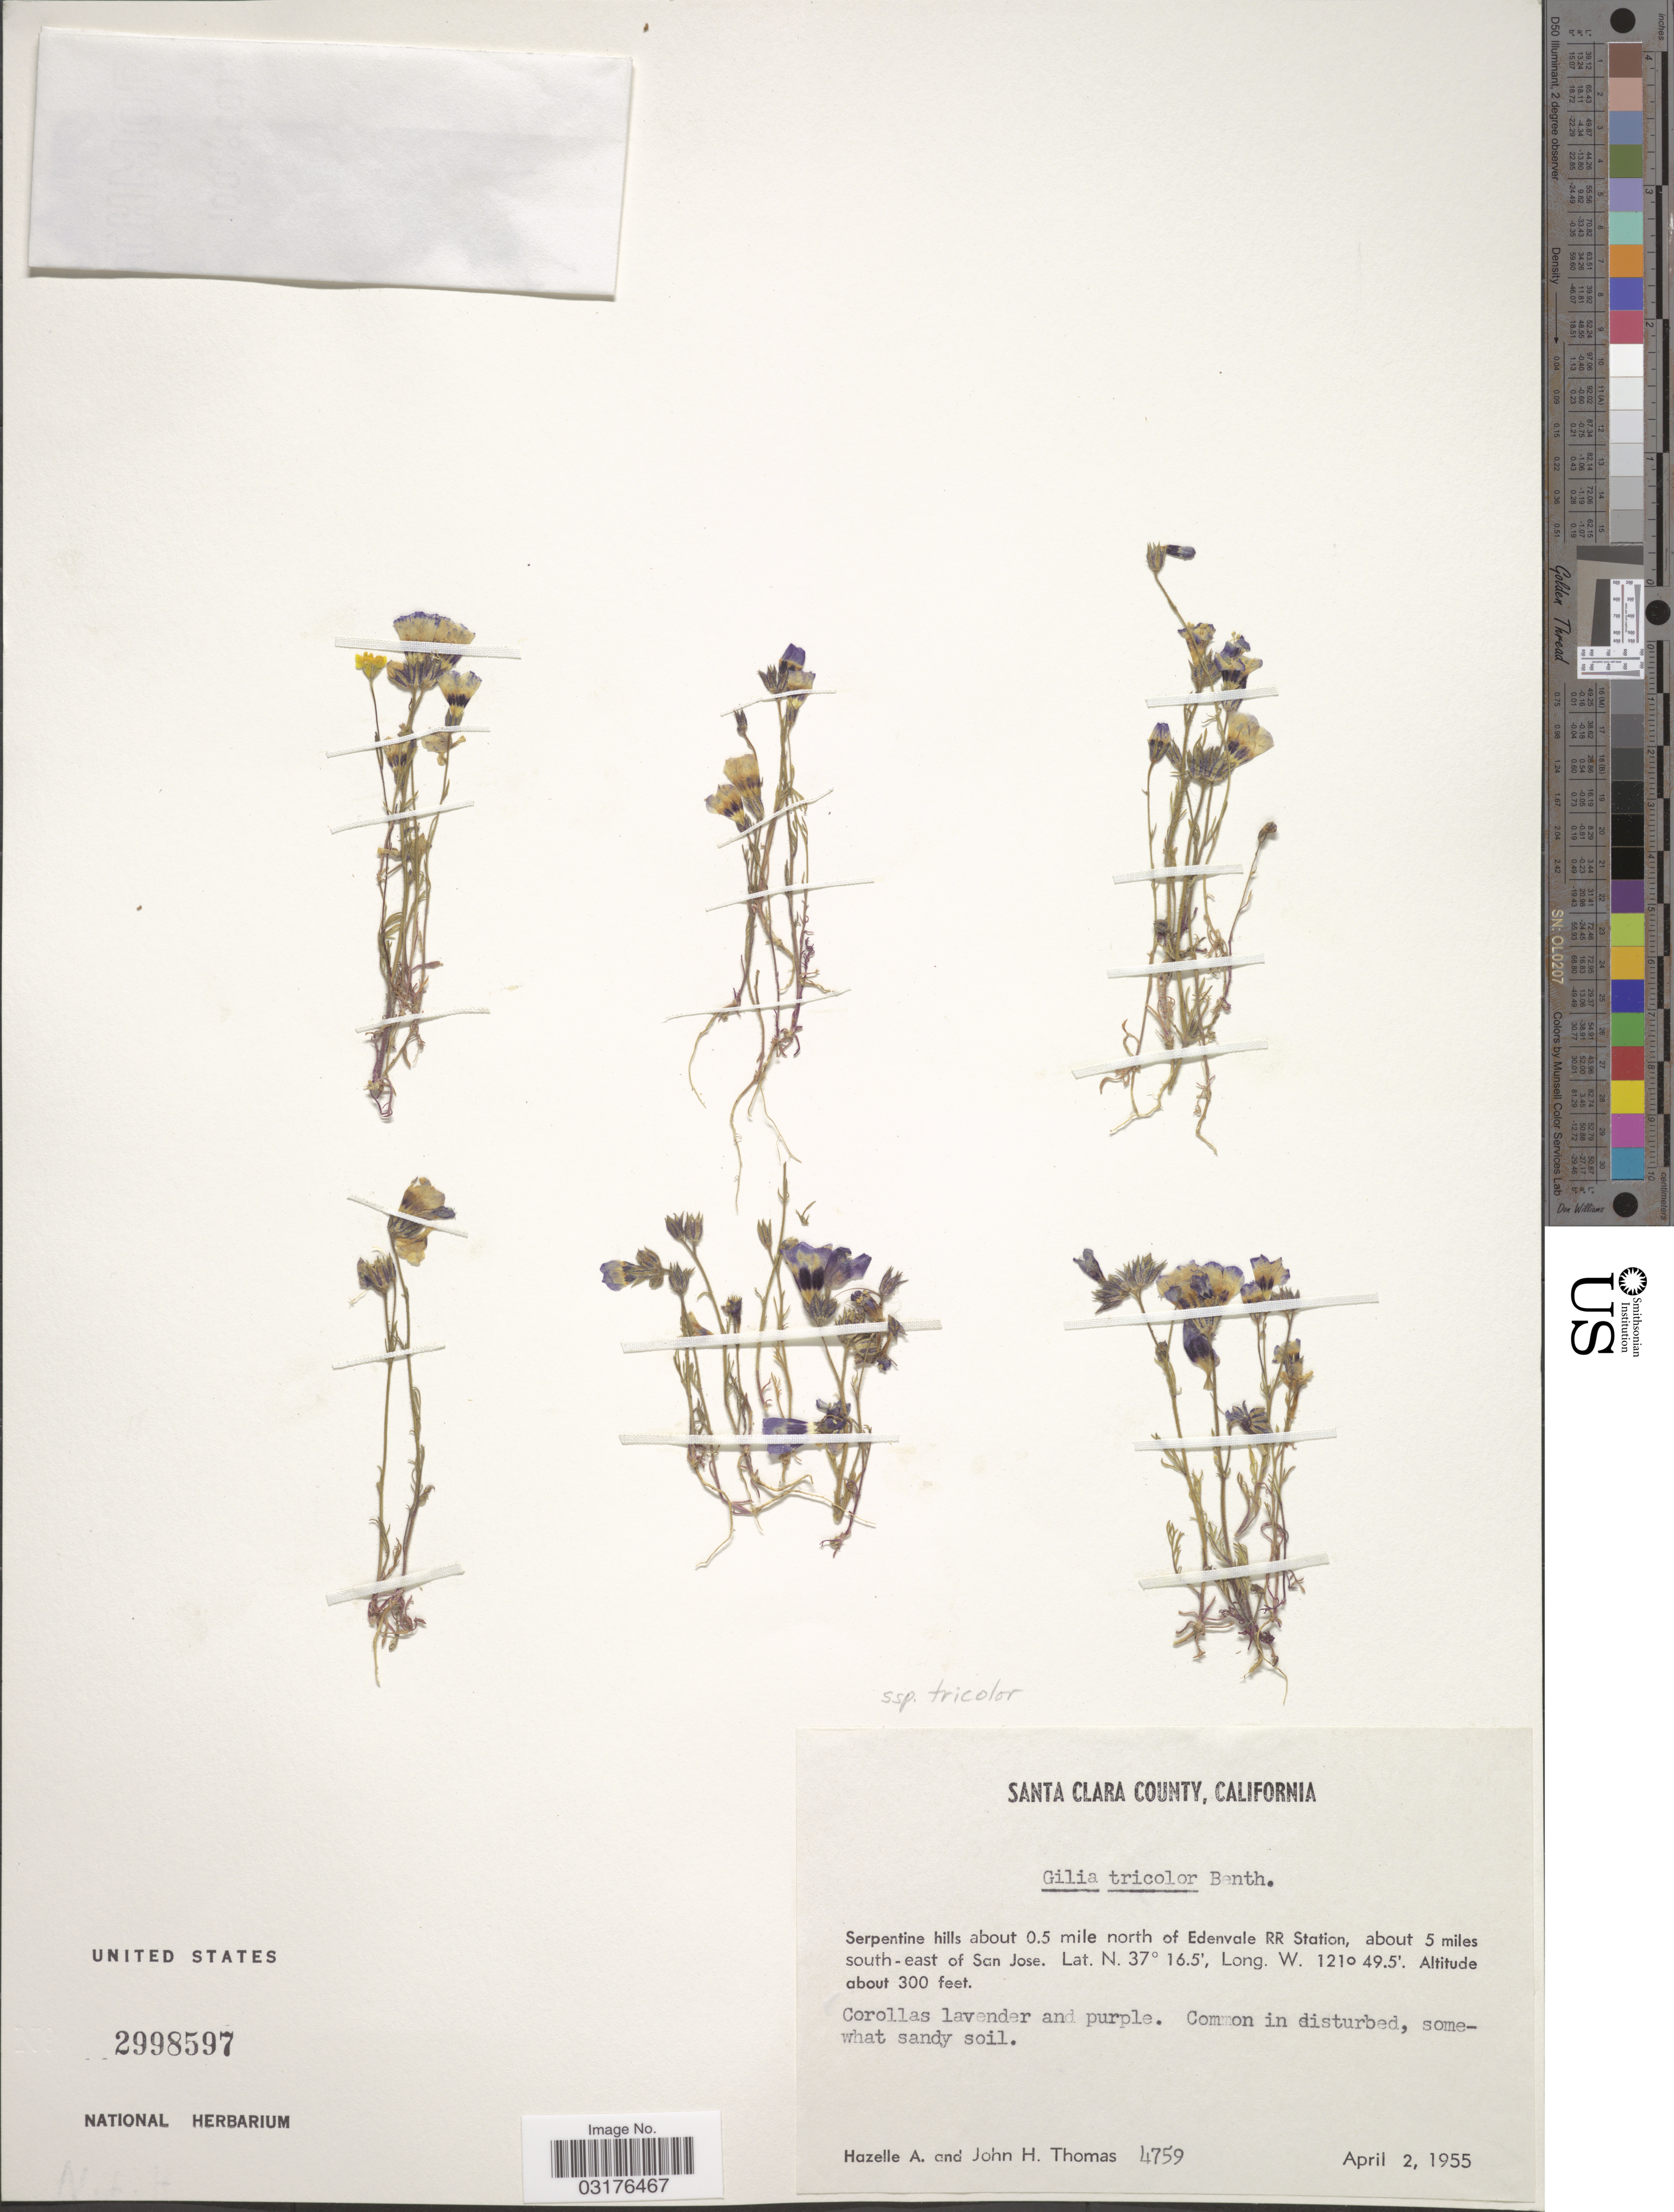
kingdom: Plantae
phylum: Tracheophyta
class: Magnoliopsida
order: Ericales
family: Polemoniaceae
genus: Gilia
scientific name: Gilia tricolor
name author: Benth.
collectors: A. Hazelle & J. H. Thomas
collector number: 4759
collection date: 1955-04-02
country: United States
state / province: California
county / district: Santa Clara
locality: Santa Clara County, Serpentine hills about 0.5 mile north of Edenvale RR Station, about 5 miles south-east of San Jose.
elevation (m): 91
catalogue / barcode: US 2998597